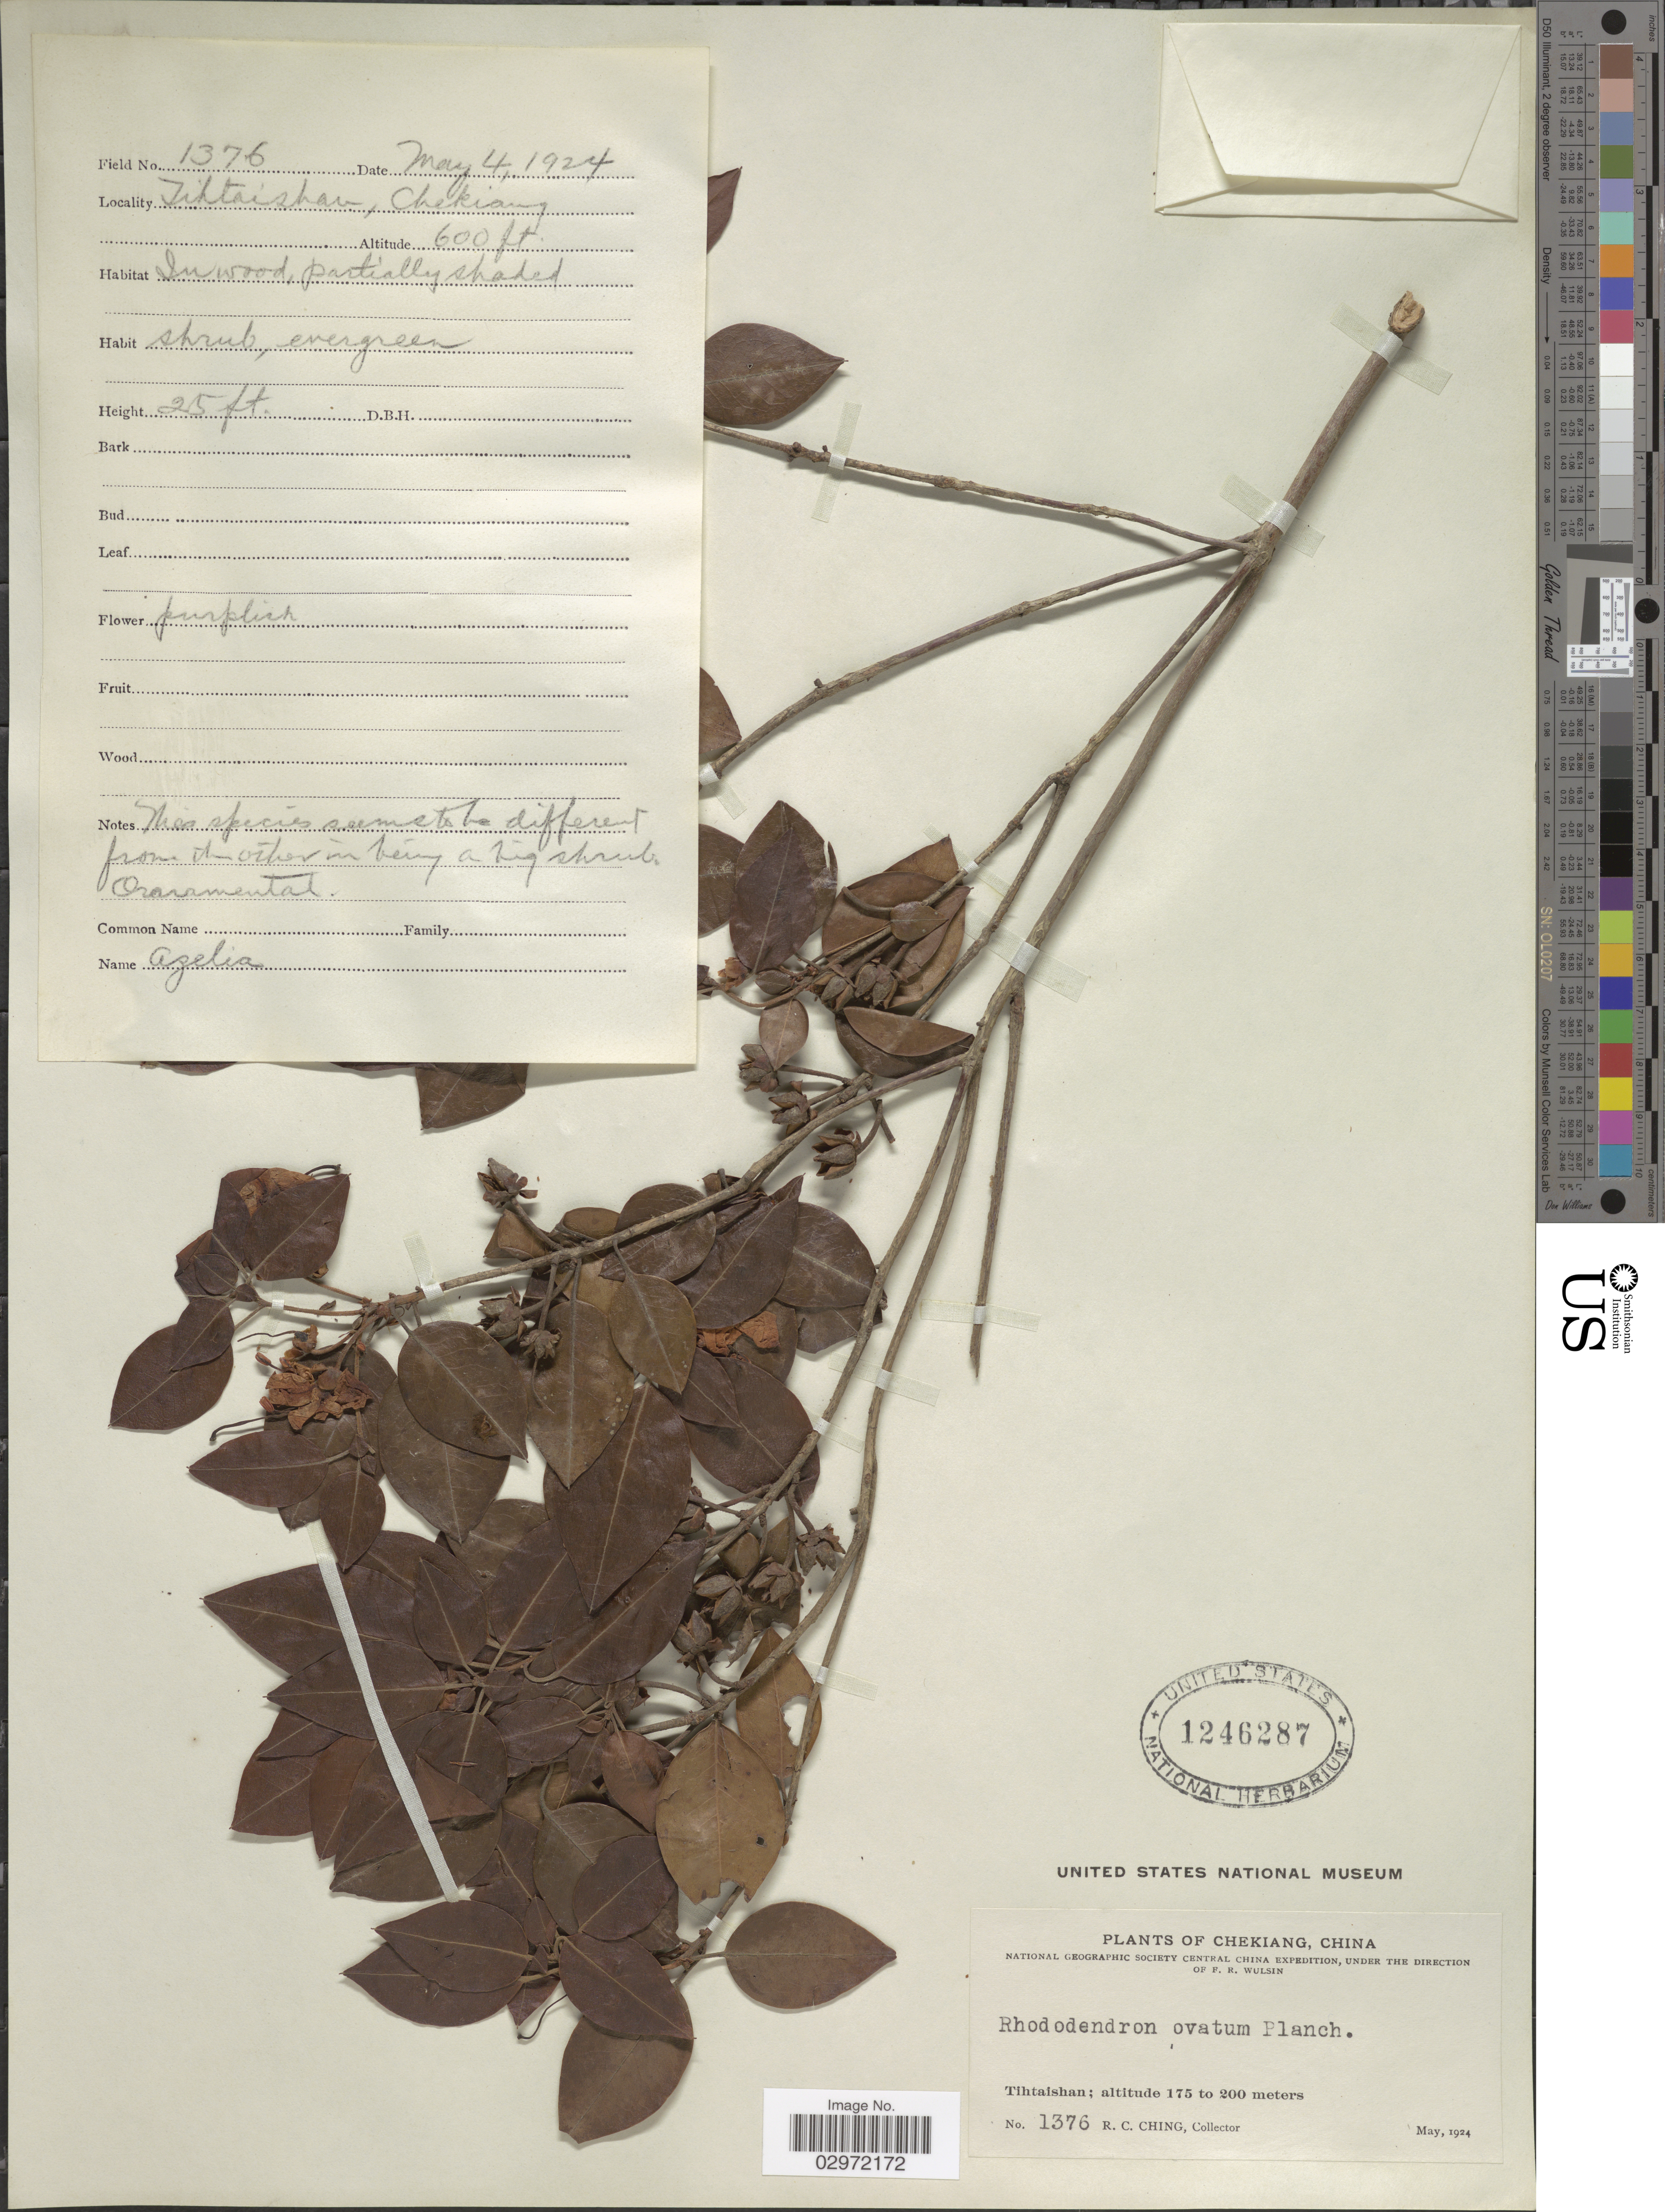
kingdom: Plantae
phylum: Tracheophyta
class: Magnoliopsida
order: Ericales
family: Ericaceae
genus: Rhododendron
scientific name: Rhododendron ovatum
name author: (Lindl.) Planch. ex Maxim.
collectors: R. C. Ching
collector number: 1376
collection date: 1924-05-04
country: China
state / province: Zhejiang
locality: Chekiang. Tihtaishan.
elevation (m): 183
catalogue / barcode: US 1246287